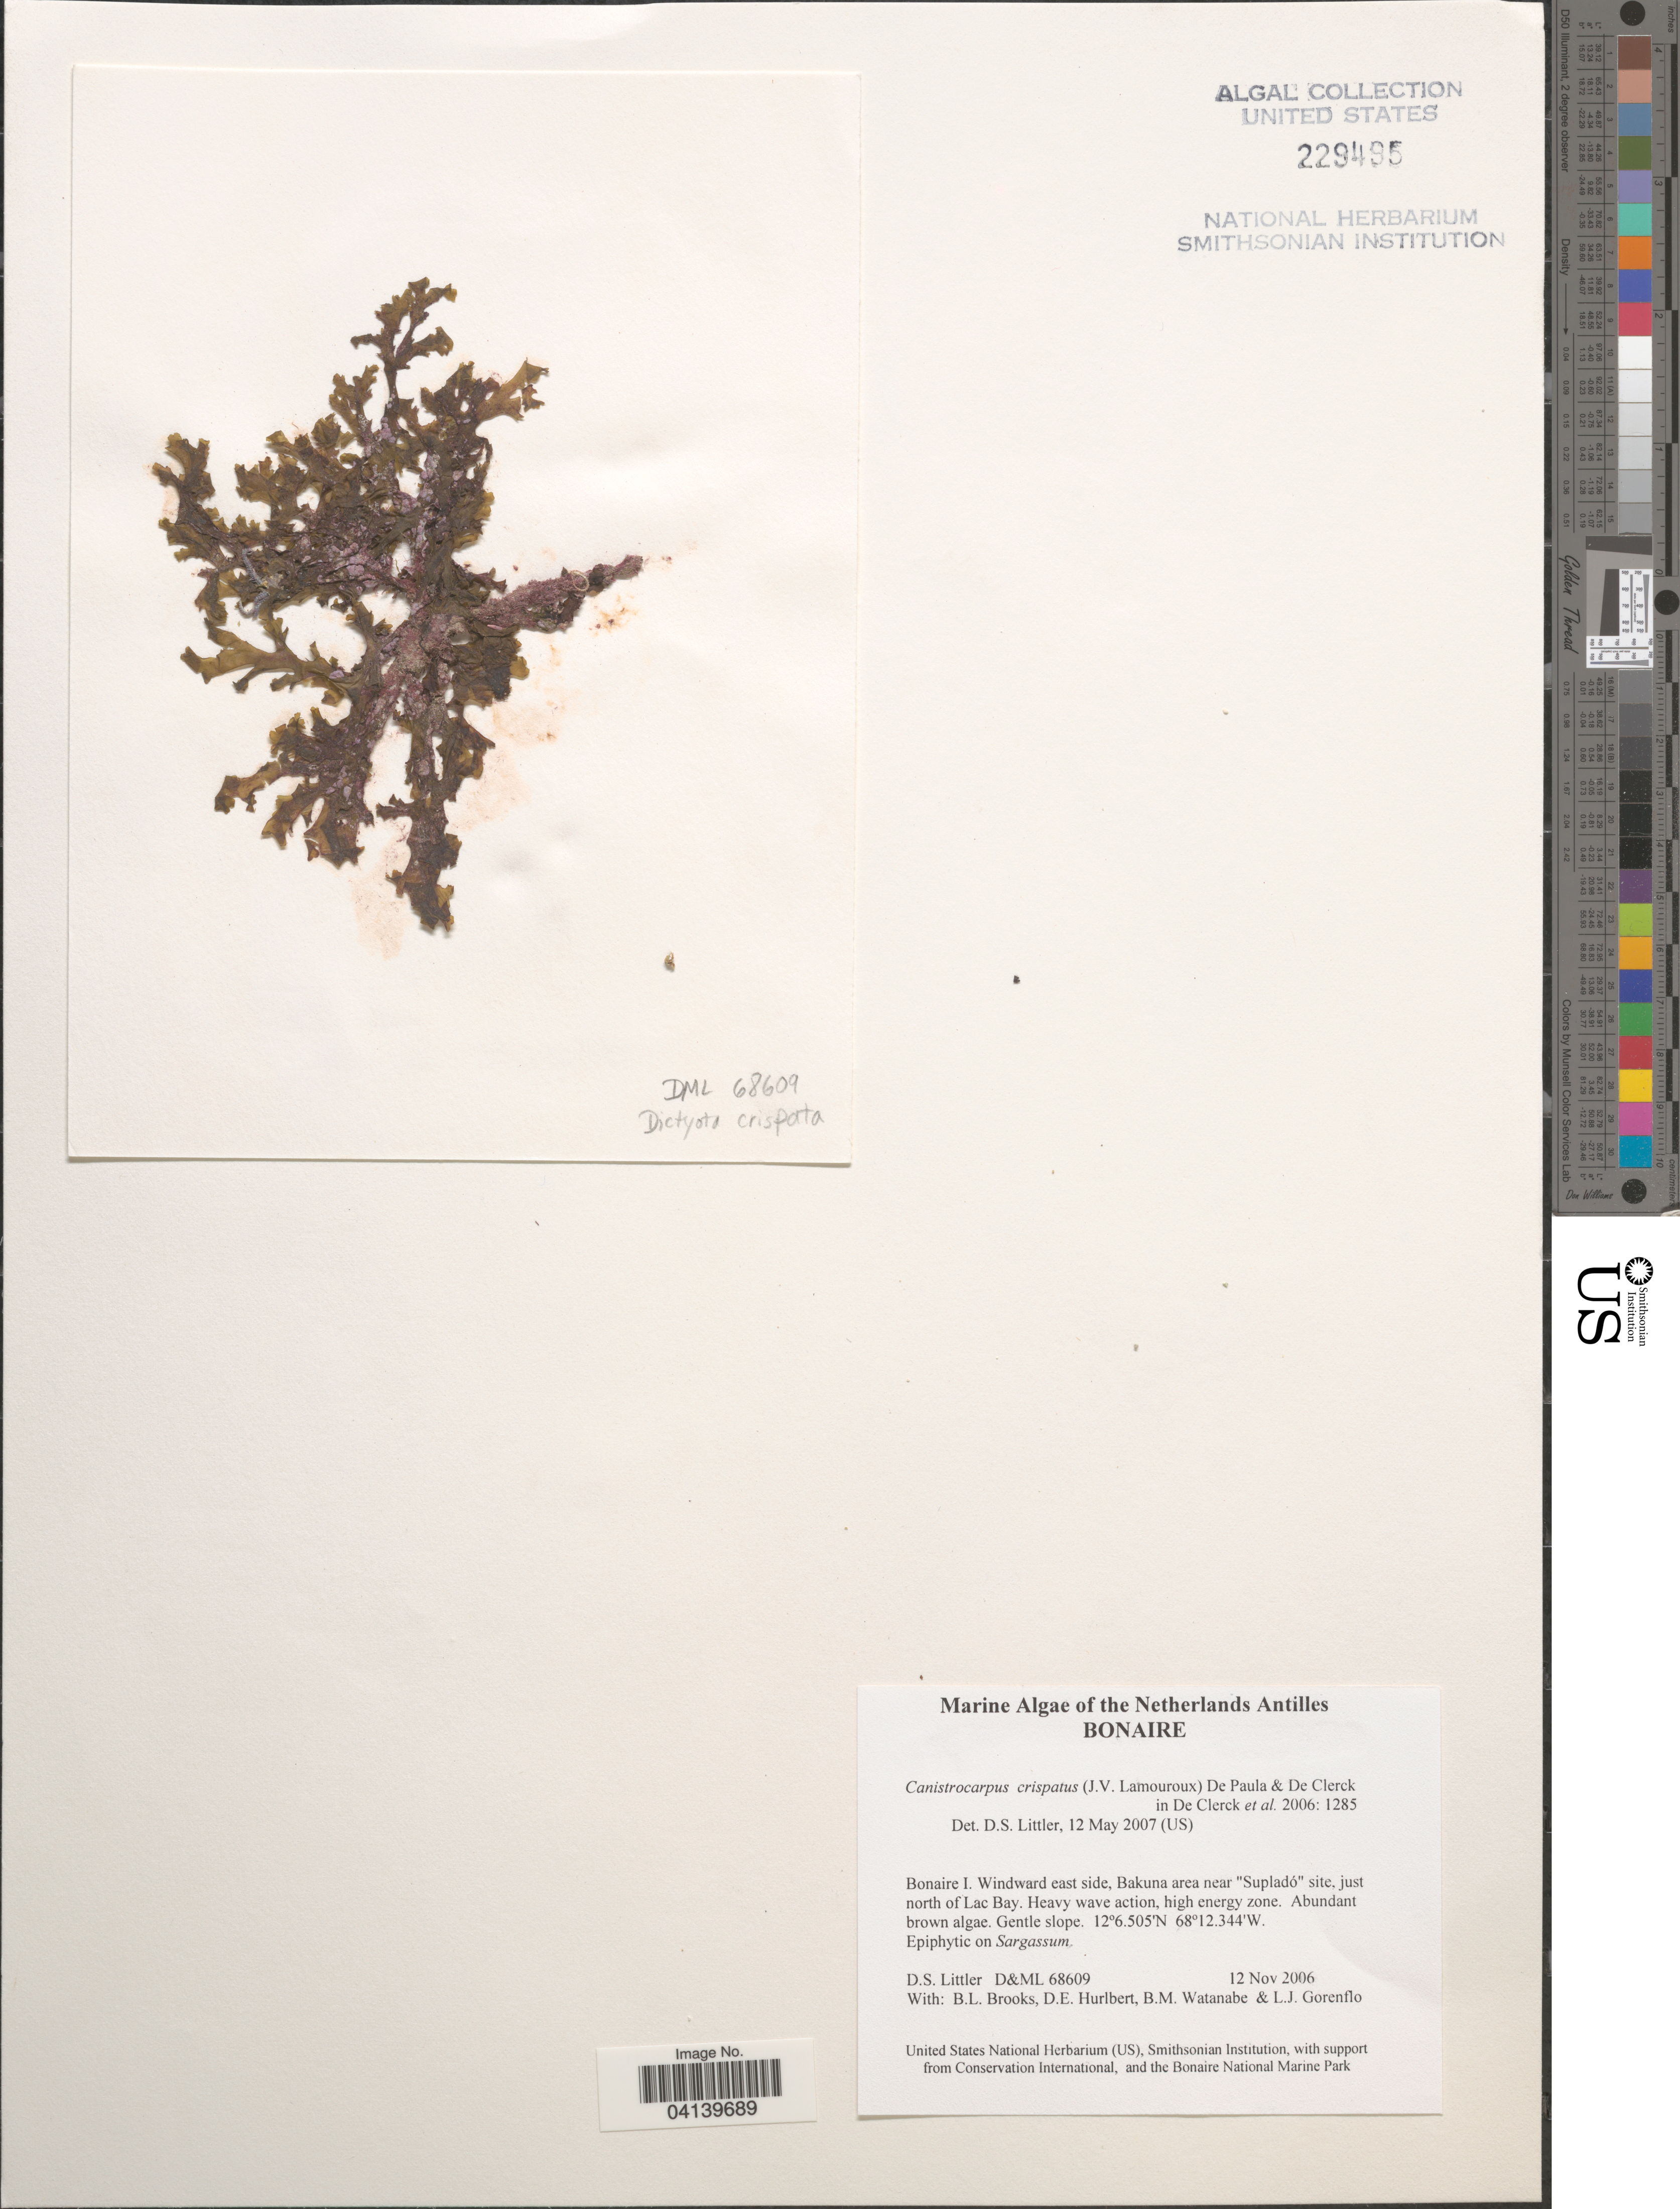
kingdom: Chromista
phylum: Ochrophyta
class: Phaeophyceae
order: Dictyotales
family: Dictyotaceae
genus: Canistrocarpus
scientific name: Canistrocarpus crispatus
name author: (J.V.Lamouroux) De Paula & De Clerck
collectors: D. S. Littler, B. Brooks, D. Hurlbert, B. Watanabe & L. Gorenflo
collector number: D&ML 68609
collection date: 2006-11-12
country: Netherlands Antilles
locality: Bonaire. Bonaire I. Windward east side, Bakuna area near "Supladó" site, just north of Lac Bay.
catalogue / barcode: US 229495